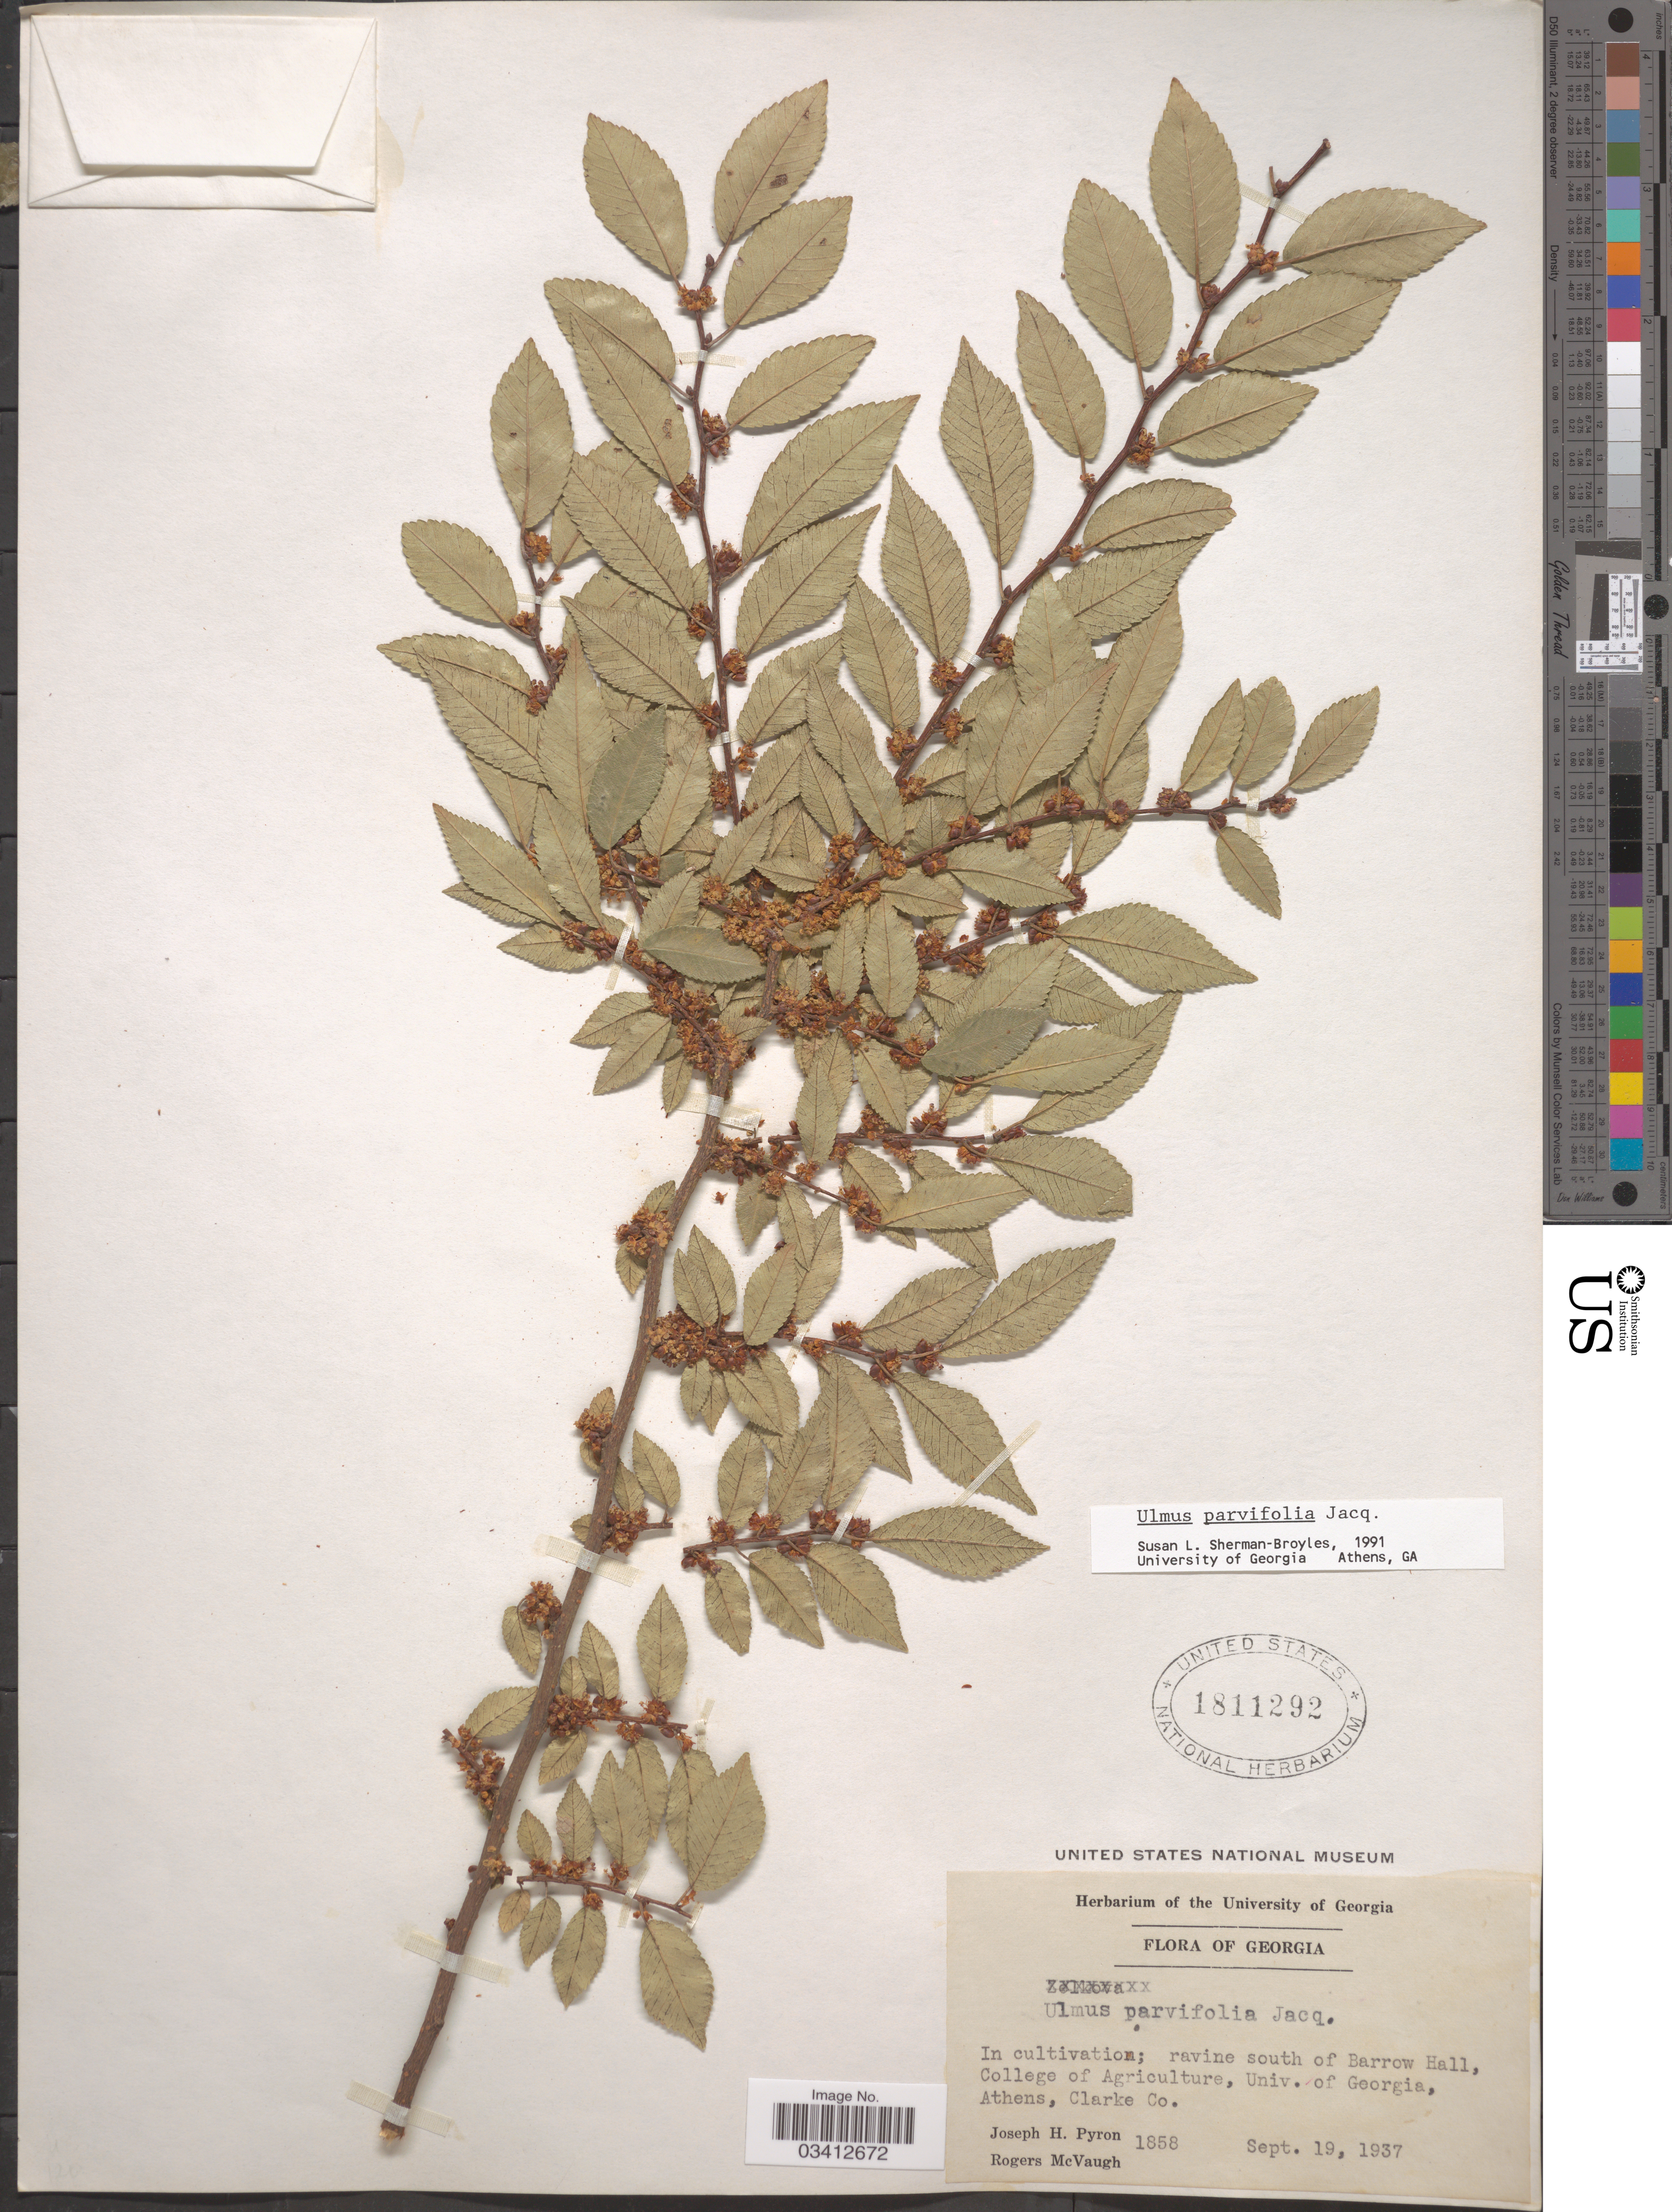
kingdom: Plantae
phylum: Tracheophyta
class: Magnoliopsida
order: Rosales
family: Ulmaceae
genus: Ulmus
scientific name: Ulmus parvifolia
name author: Jacq.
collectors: J. H. Pyron & R. McVaugh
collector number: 1858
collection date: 1937-09-19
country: United States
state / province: Georgia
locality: Ravine south of Barrow Hall, College of Agriculture, Univ. of Georgia, Athens, Clarke Co.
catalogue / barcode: US 1811292